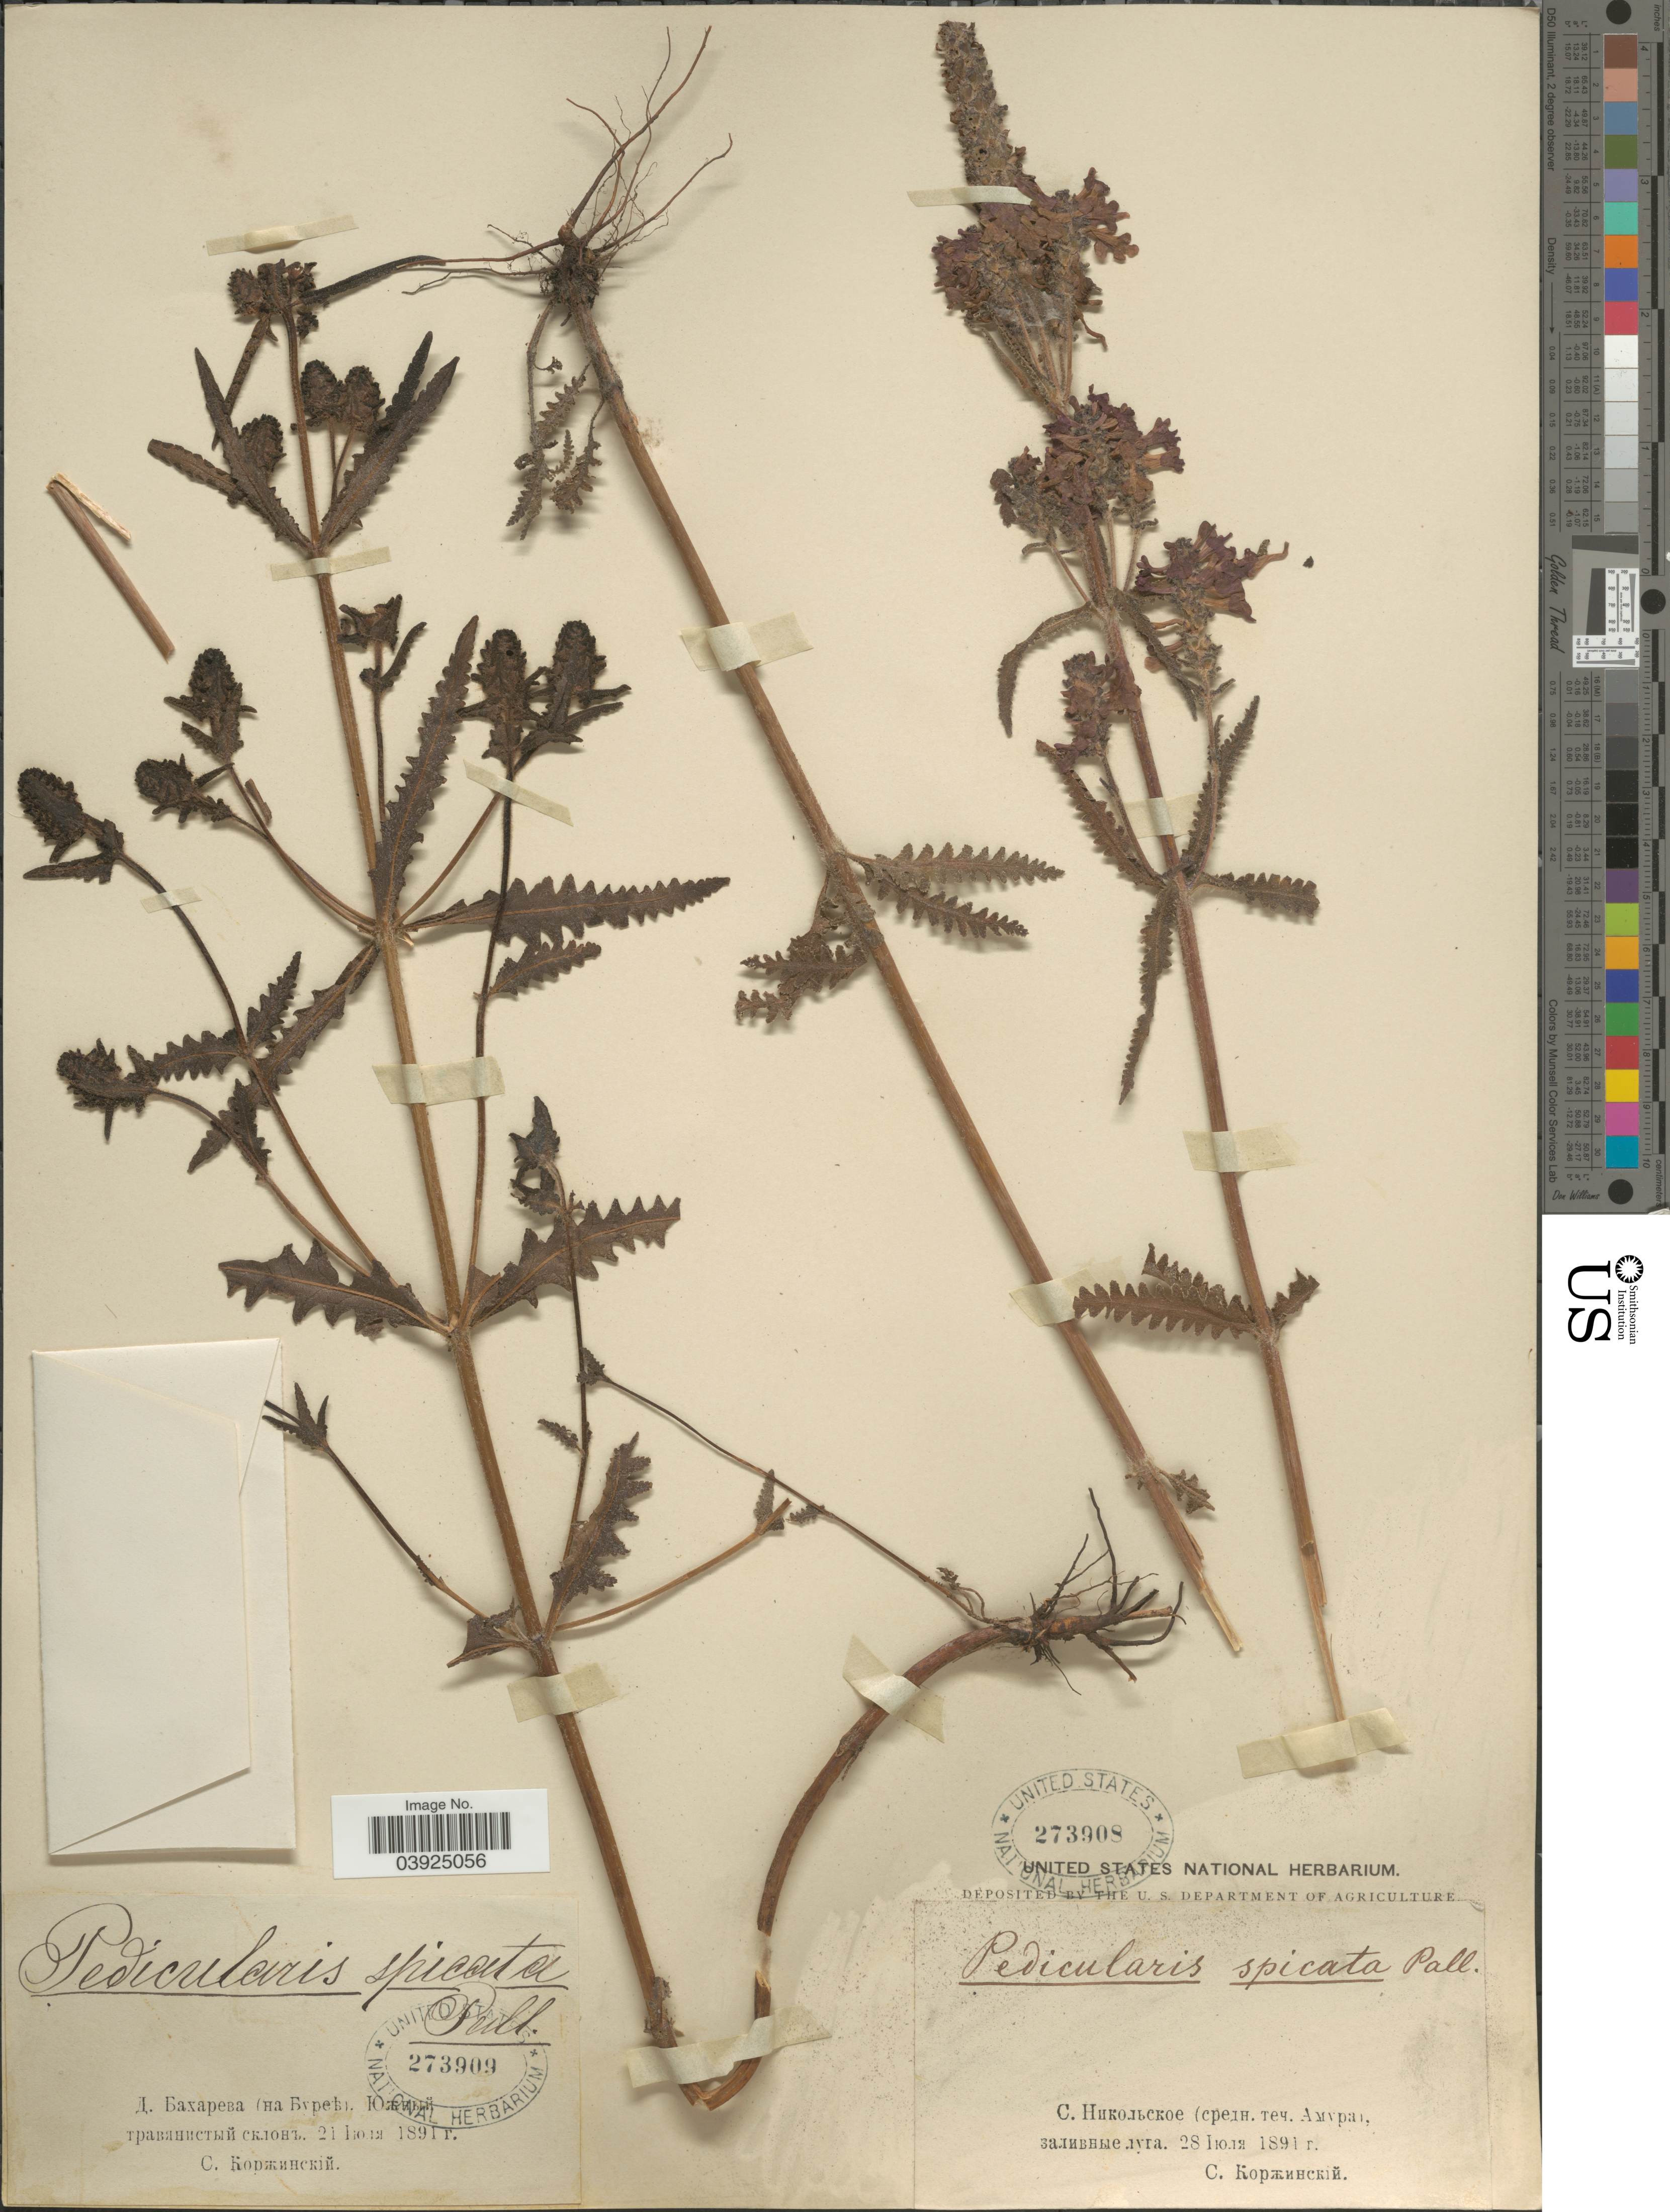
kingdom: Plantae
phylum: Tracheophyta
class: Magnoliopsida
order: Lamiales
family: Orobanchaceae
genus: Pedicularis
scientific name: Pedicularis spicata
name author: Pall.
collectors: X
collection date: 1891-07-28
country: Russian Federation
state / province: Amur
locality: village Nikolskoe, river Amur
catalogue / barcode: US 273908-2